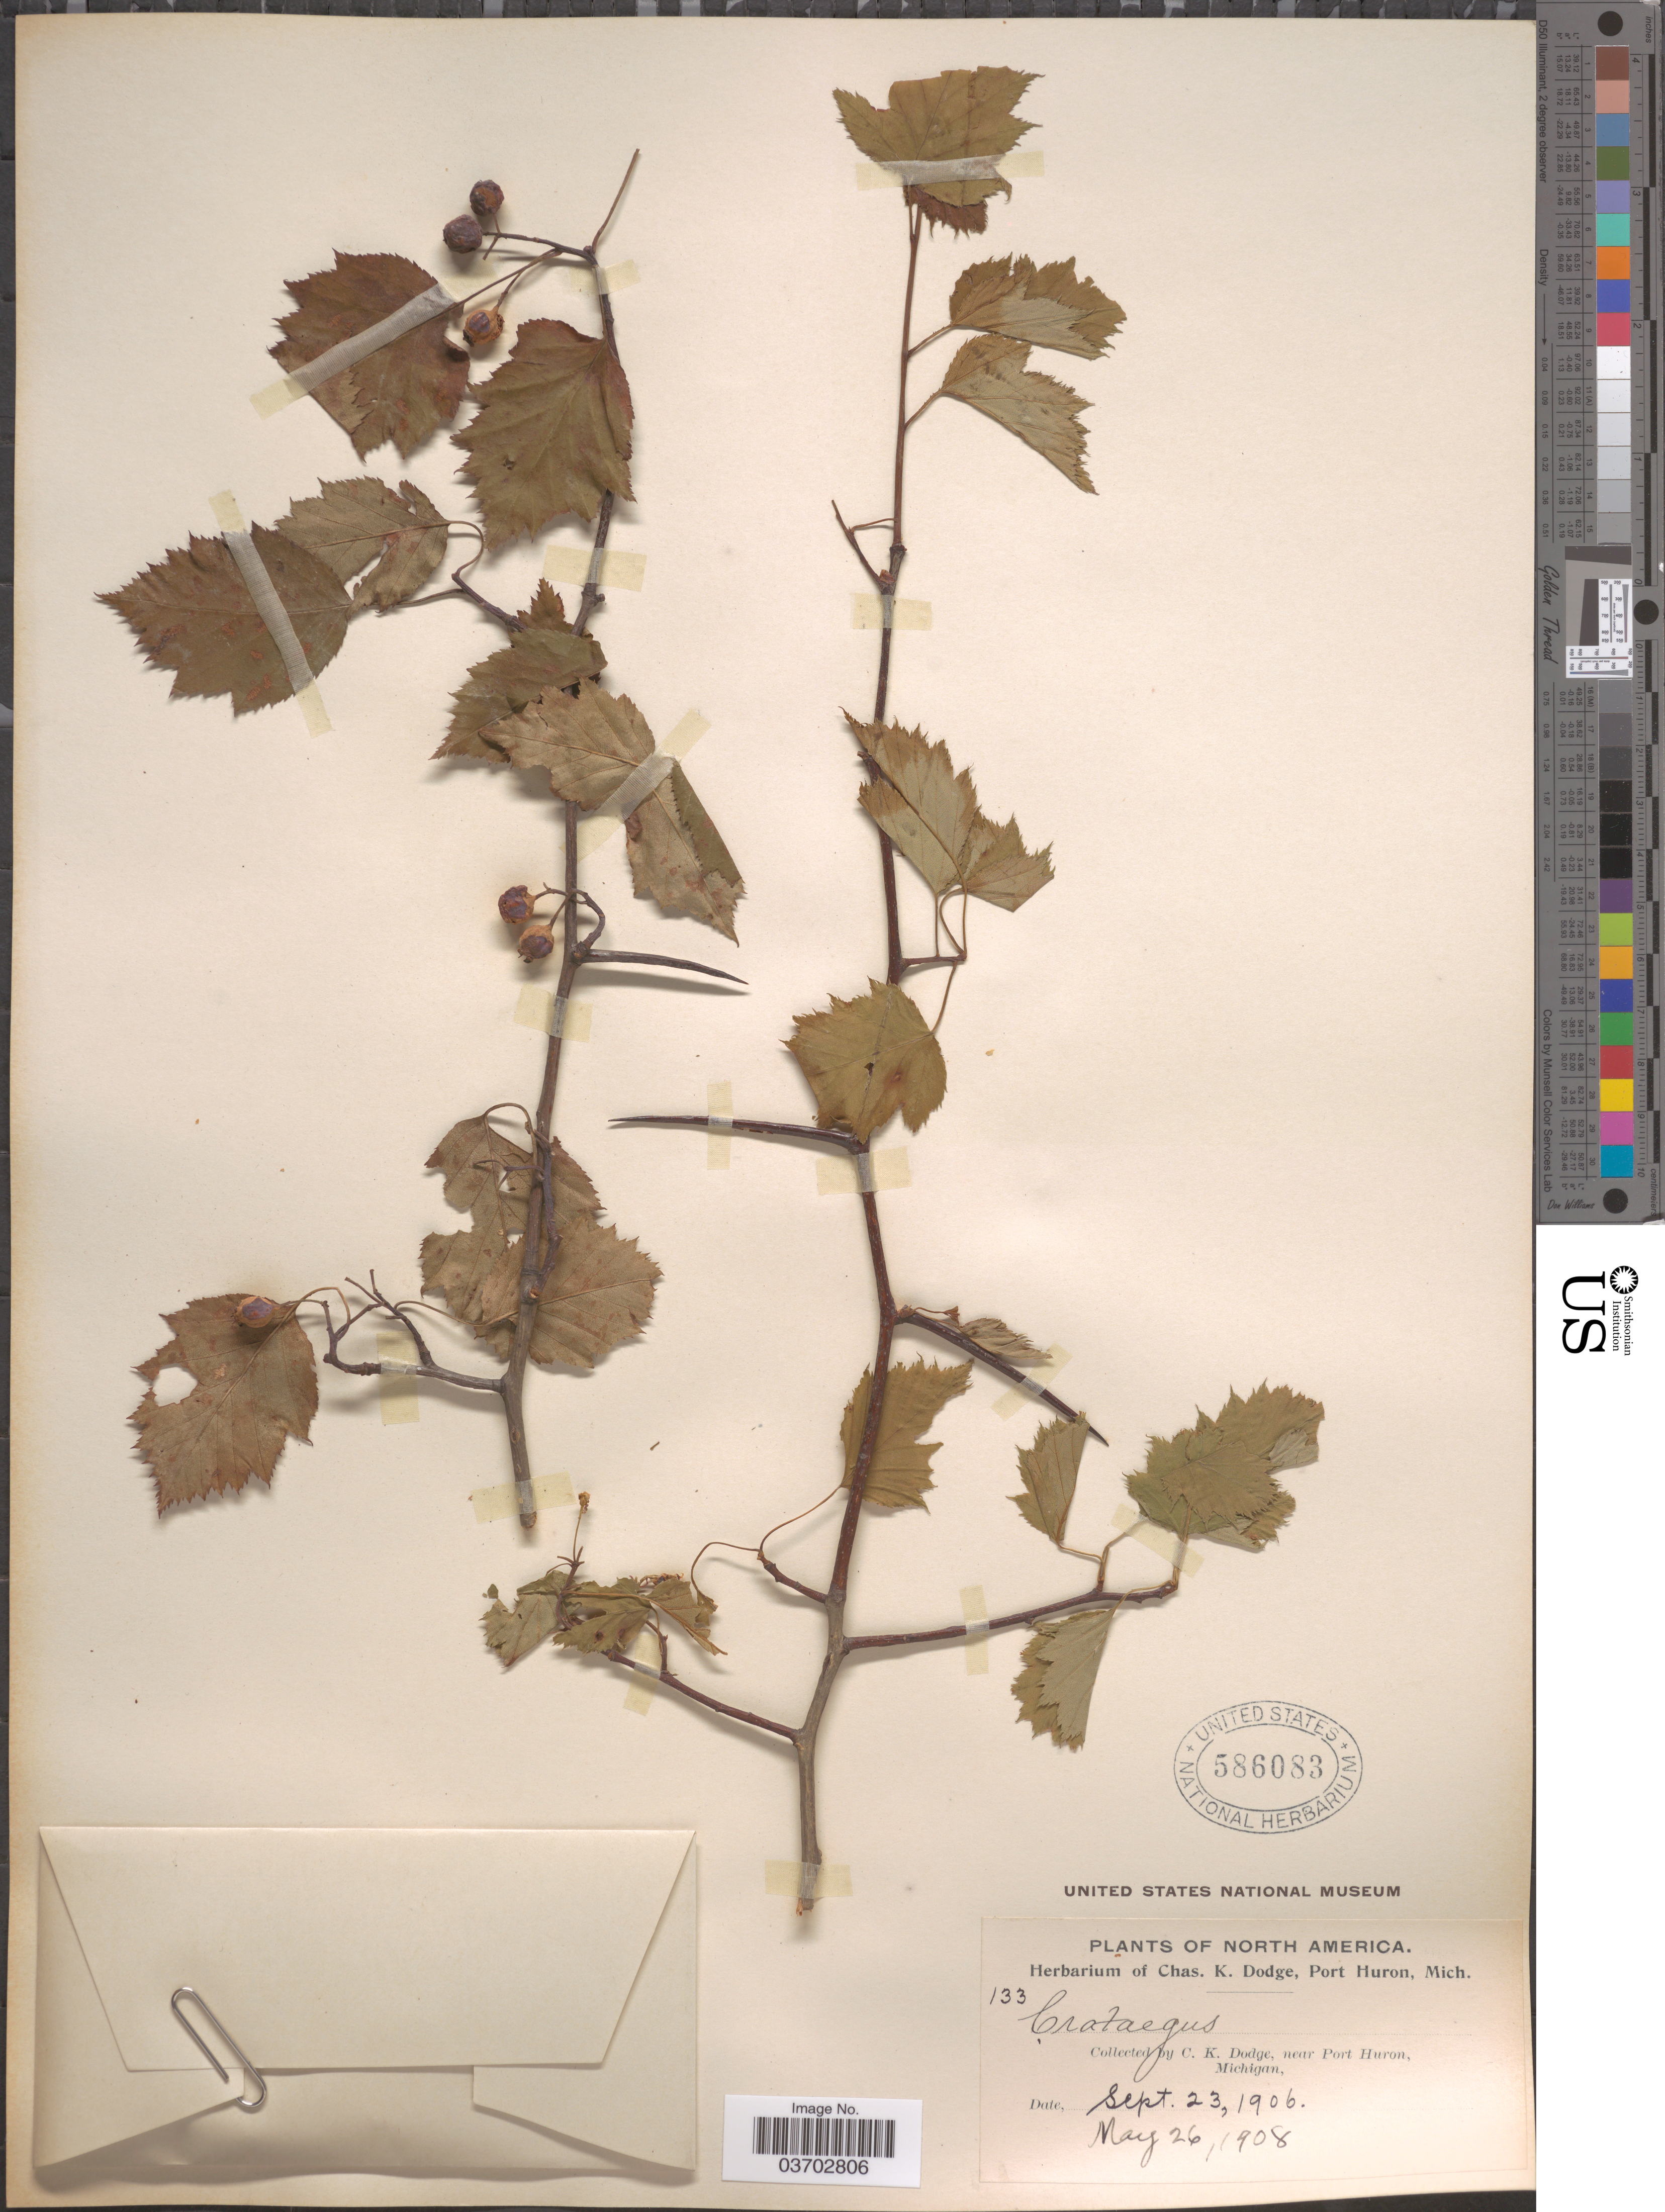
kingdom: Plantae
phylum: Tracheophyta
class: Magnoliopsida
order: Rosales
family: Rosaceae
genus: Crataegus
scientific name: Crataegus sp.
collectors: C. K. Dodge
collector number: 133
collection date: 1906-09-23/1908-05-26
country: United States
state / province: Michigan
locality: Near Port Huron.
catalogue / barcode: US 586083